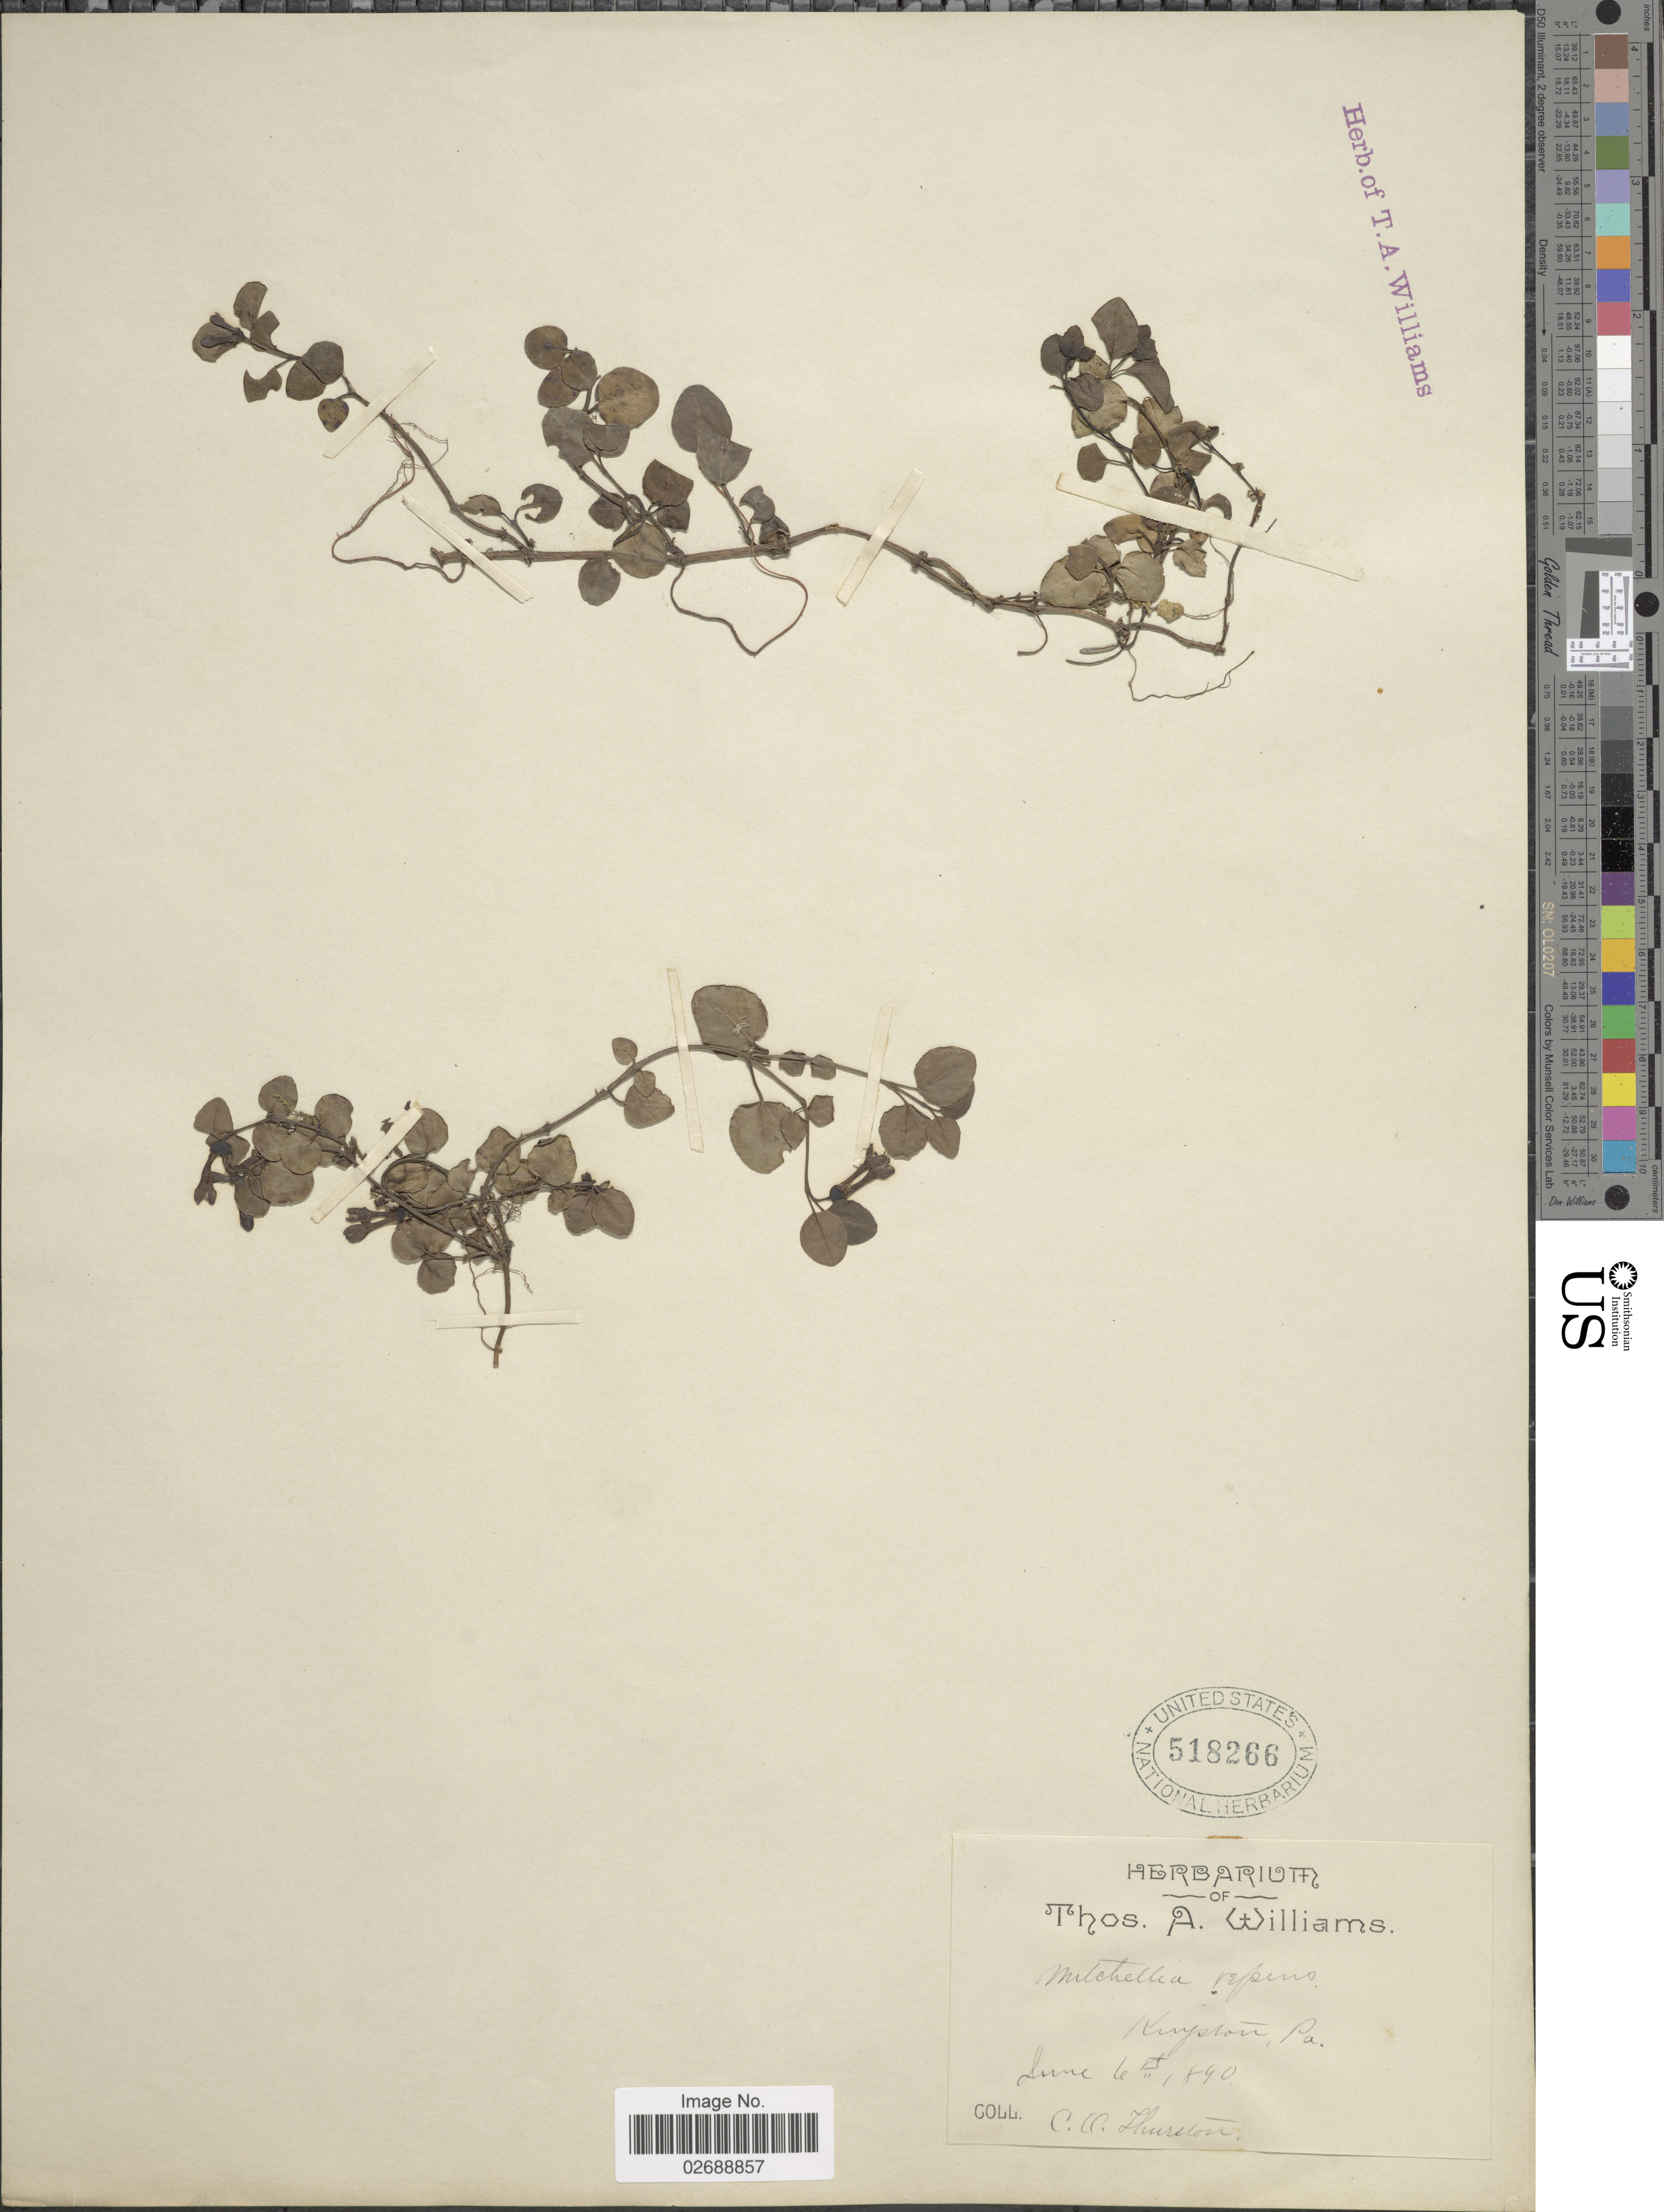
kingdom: Plantae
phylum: Tracheophyta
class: Magnoliopsida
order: Gentianales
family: Rubiaceae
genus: Mitchella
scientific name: Mitchella repens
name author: L.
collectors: C. Thurston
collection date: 1890-06-06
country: United States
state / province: Pennsylvania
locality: Kingston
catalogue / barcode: US 518266